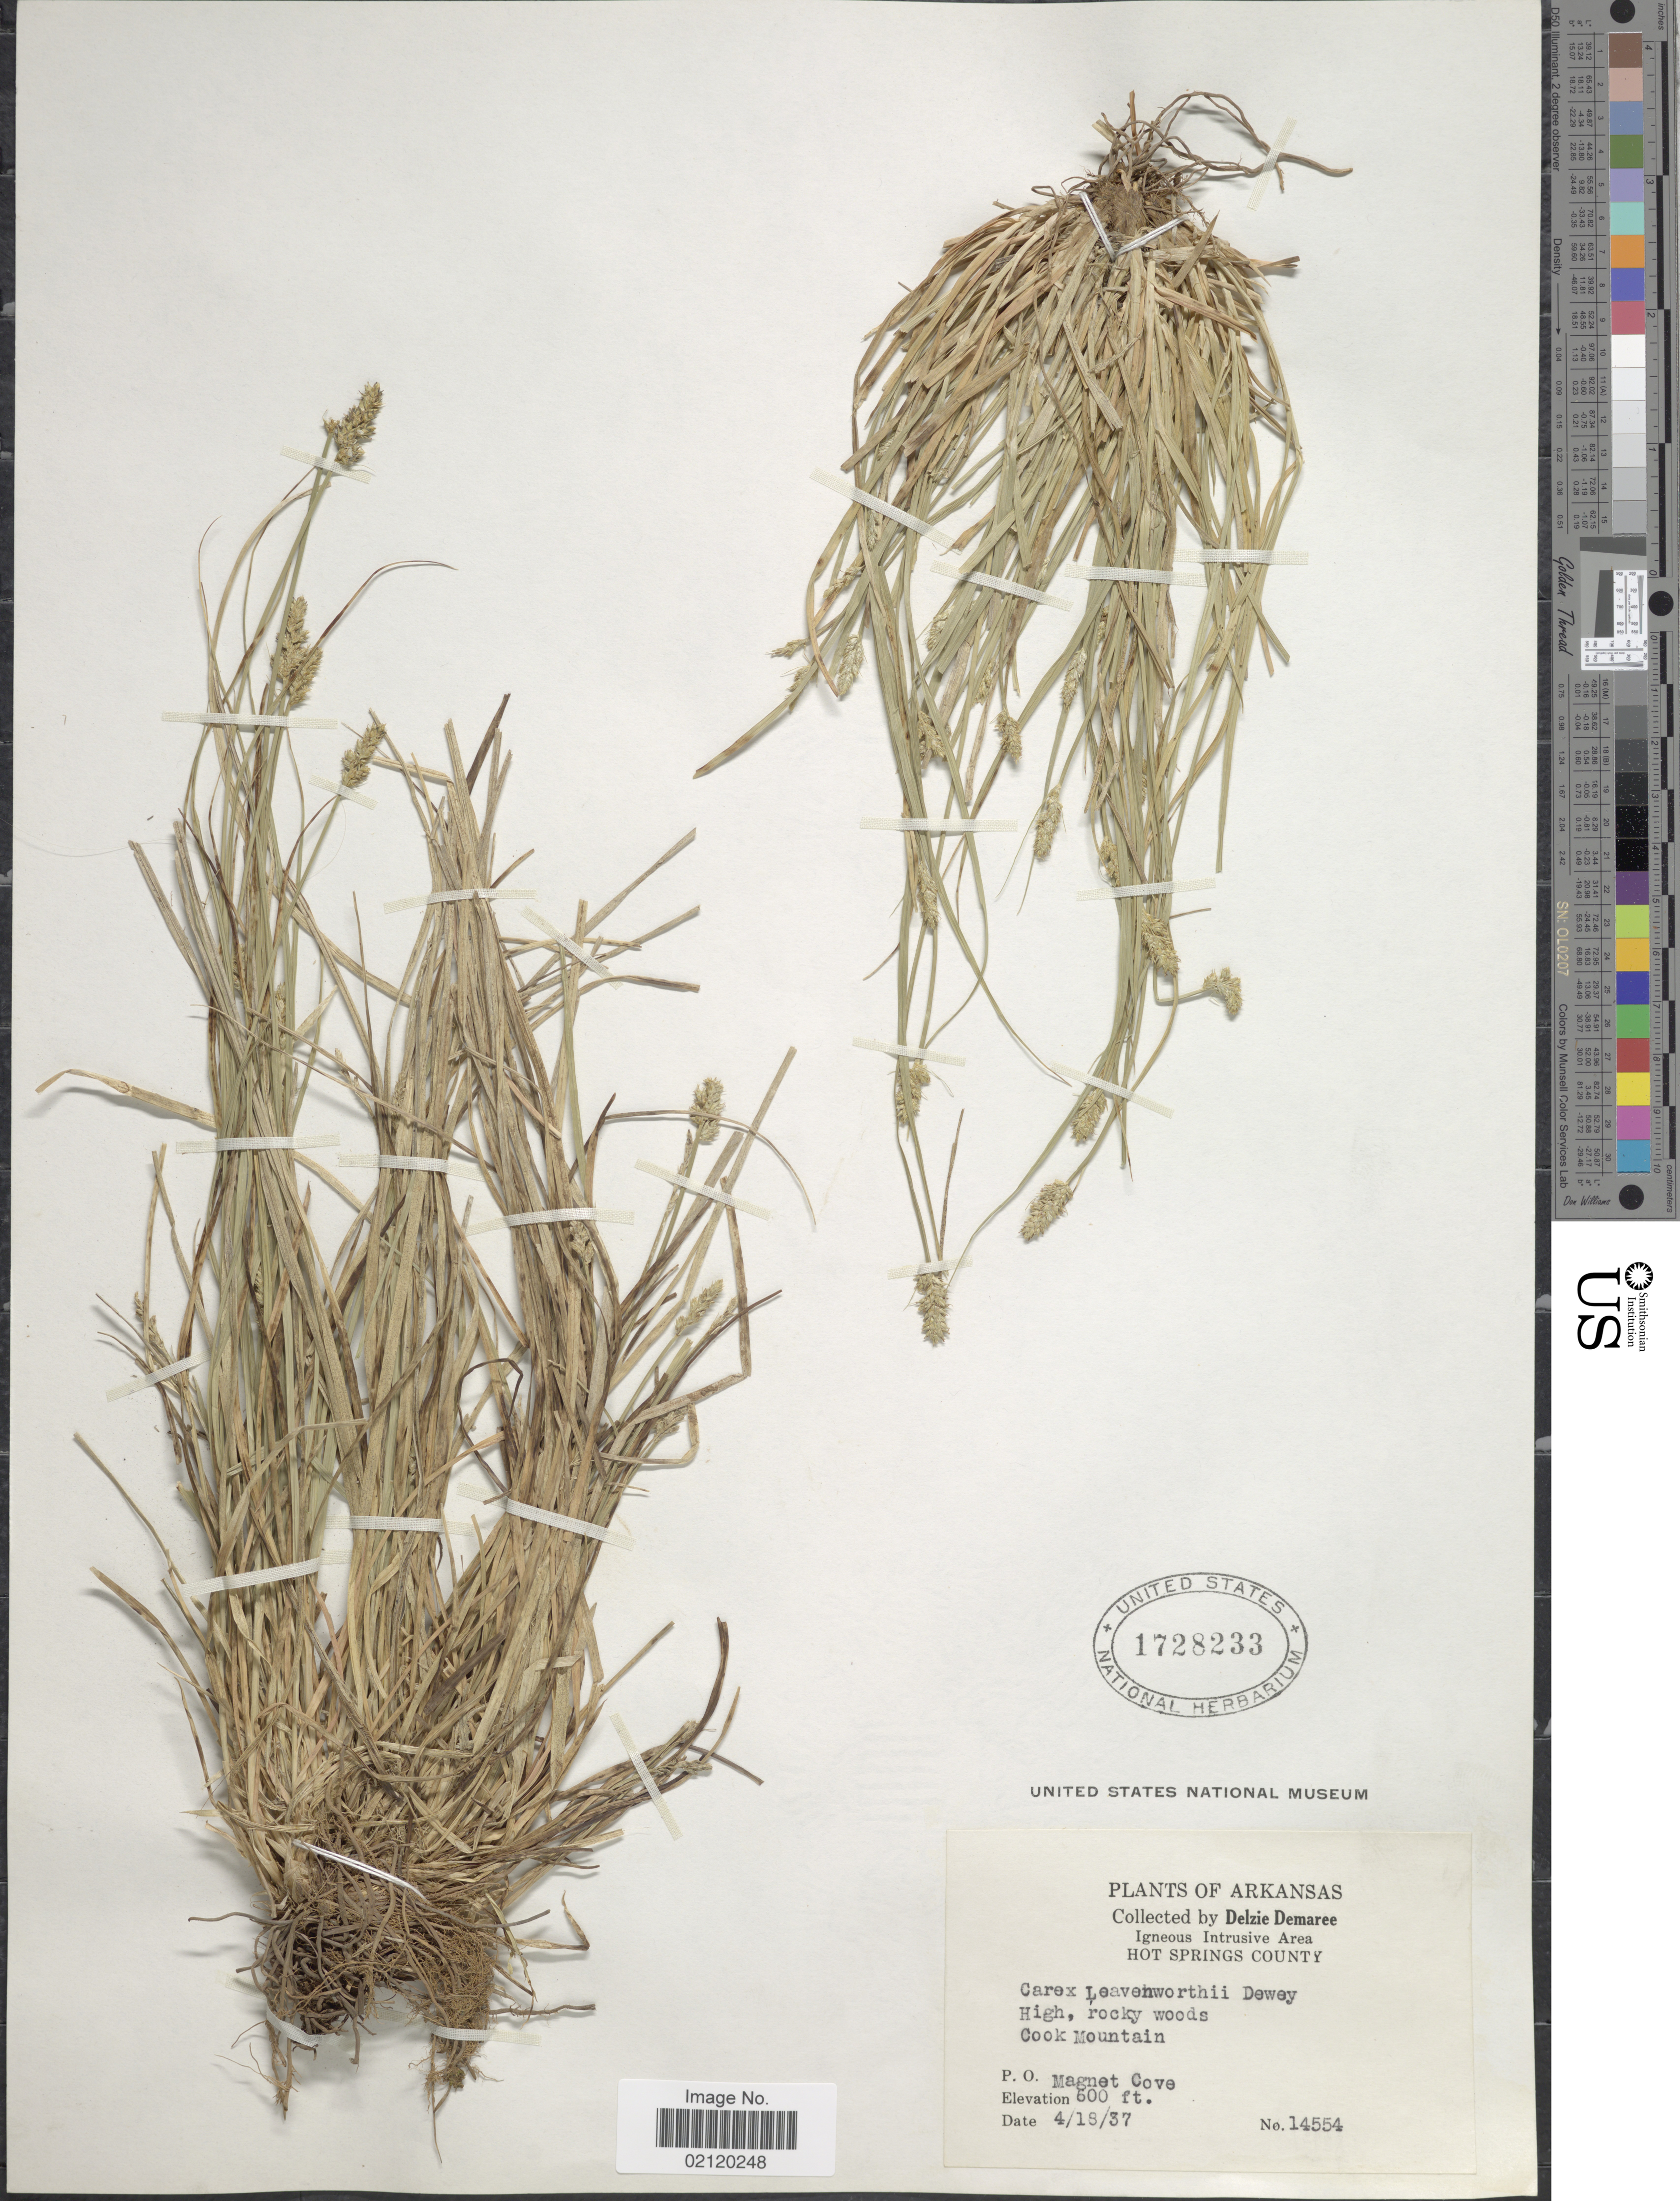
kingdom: Plantae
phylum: Tracheophyta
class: Liliopsida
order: Poales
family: Cyperaceae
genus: Carex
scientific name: Carex leavenworthii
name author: Dewey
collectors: D. Demaree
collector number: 14554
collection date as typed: Transcribed d/m/y: 18/4/37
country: United States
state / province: Arkansas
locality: Hot Springs County, Cook Mountain, P.O. Magnet Cove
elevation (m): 183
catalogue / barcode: US 1728233